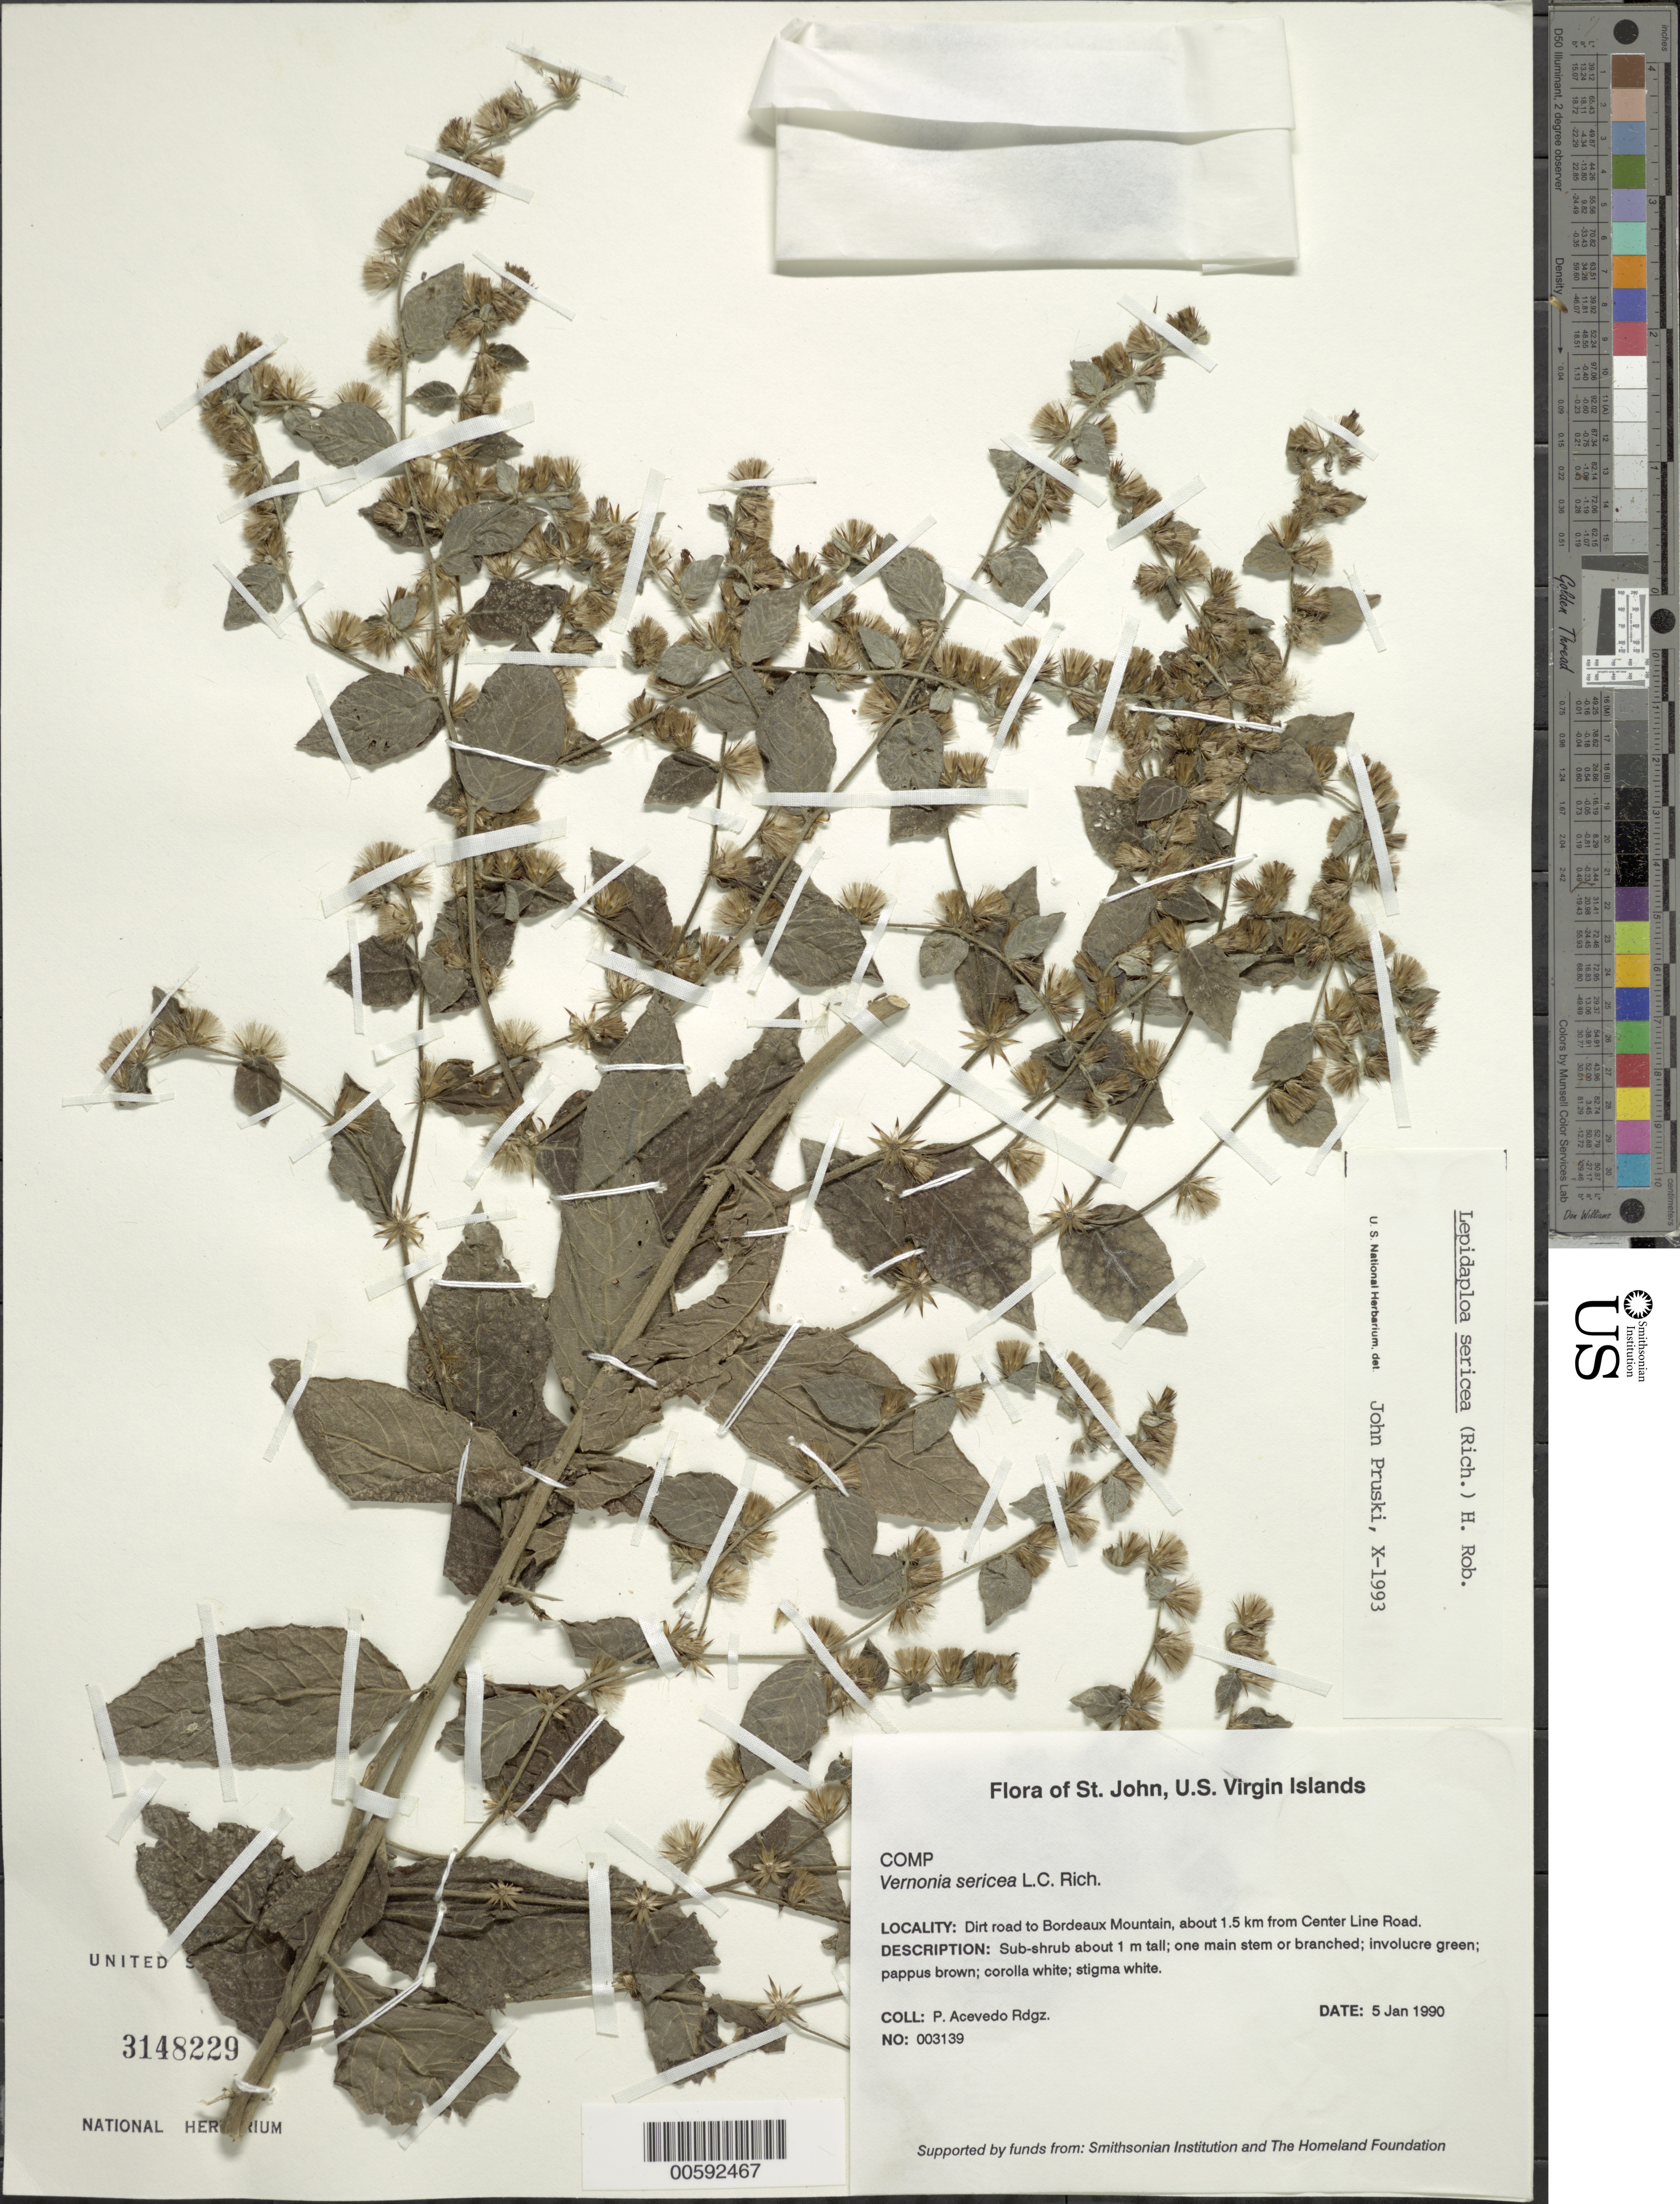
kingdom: Plantae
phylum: Tracheophyta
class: Magnoliopsida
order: Asterales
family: Asteraceae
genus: Lepidaploa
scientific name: Lepidaploa sericea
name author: (Rich.) H. Rob.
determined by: Pruski, J. F.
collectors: P. Acevedo-Rodr.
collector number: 3139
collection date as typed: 05 Jan 1990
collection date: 1990-01-05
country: U.S. Virgin Islands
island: St. John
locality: Cruz Bay Quarter; dirt road to Bordeaux Mountain, about 1.5 km from Center Line Road.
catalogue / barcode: US 3148229